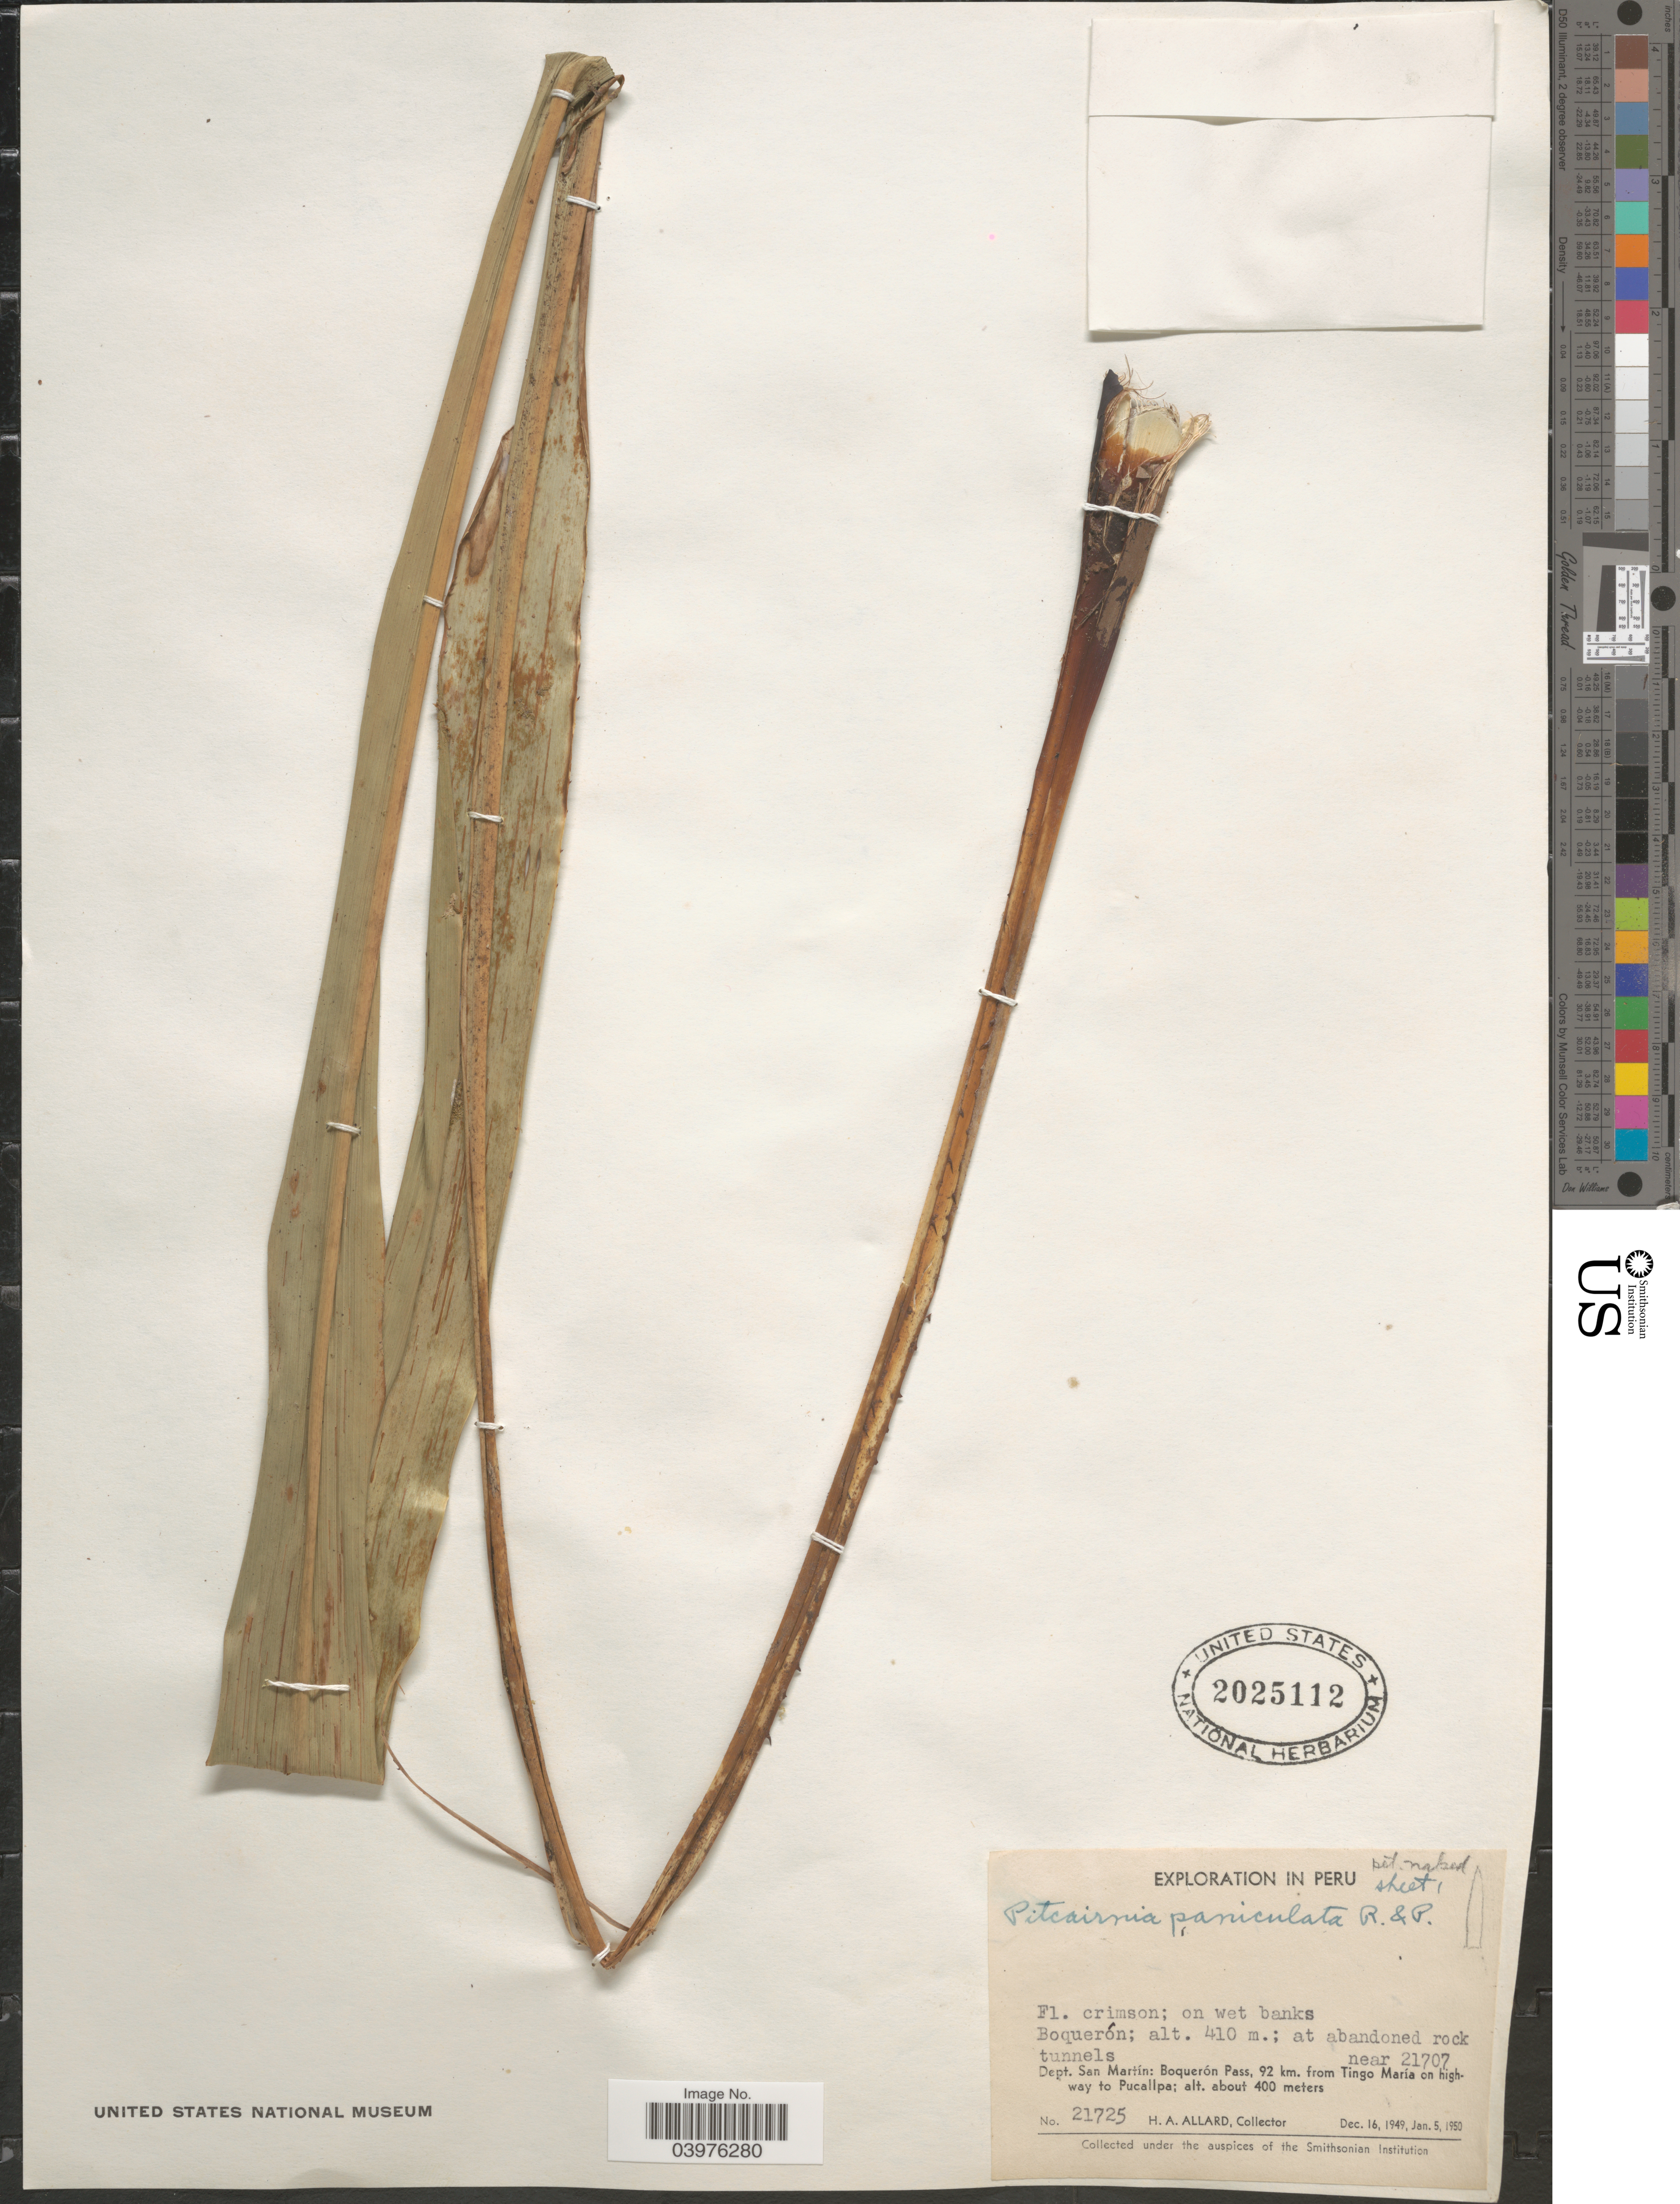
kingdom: Plantae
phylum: Tracheophyta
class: Liliopsida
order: Poales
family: Bromeliaceae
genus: Pitcairnia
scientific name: Pitcairnia paniculata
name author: (Ruiz & Pav.) Ruiz & Pav.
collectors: H. A. Allard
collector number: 21725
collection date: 1949-12-16/1950-01-05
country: Peru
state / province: San Martín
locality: Boquerón; at abandoned rock tunnels near 21707. Dept. San Martín: Boquerón Pass, 92 km. from Tingo María on highway to Pucallpa.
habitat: at abandoned rock tunnels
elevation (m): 410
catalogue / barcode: US 2025112